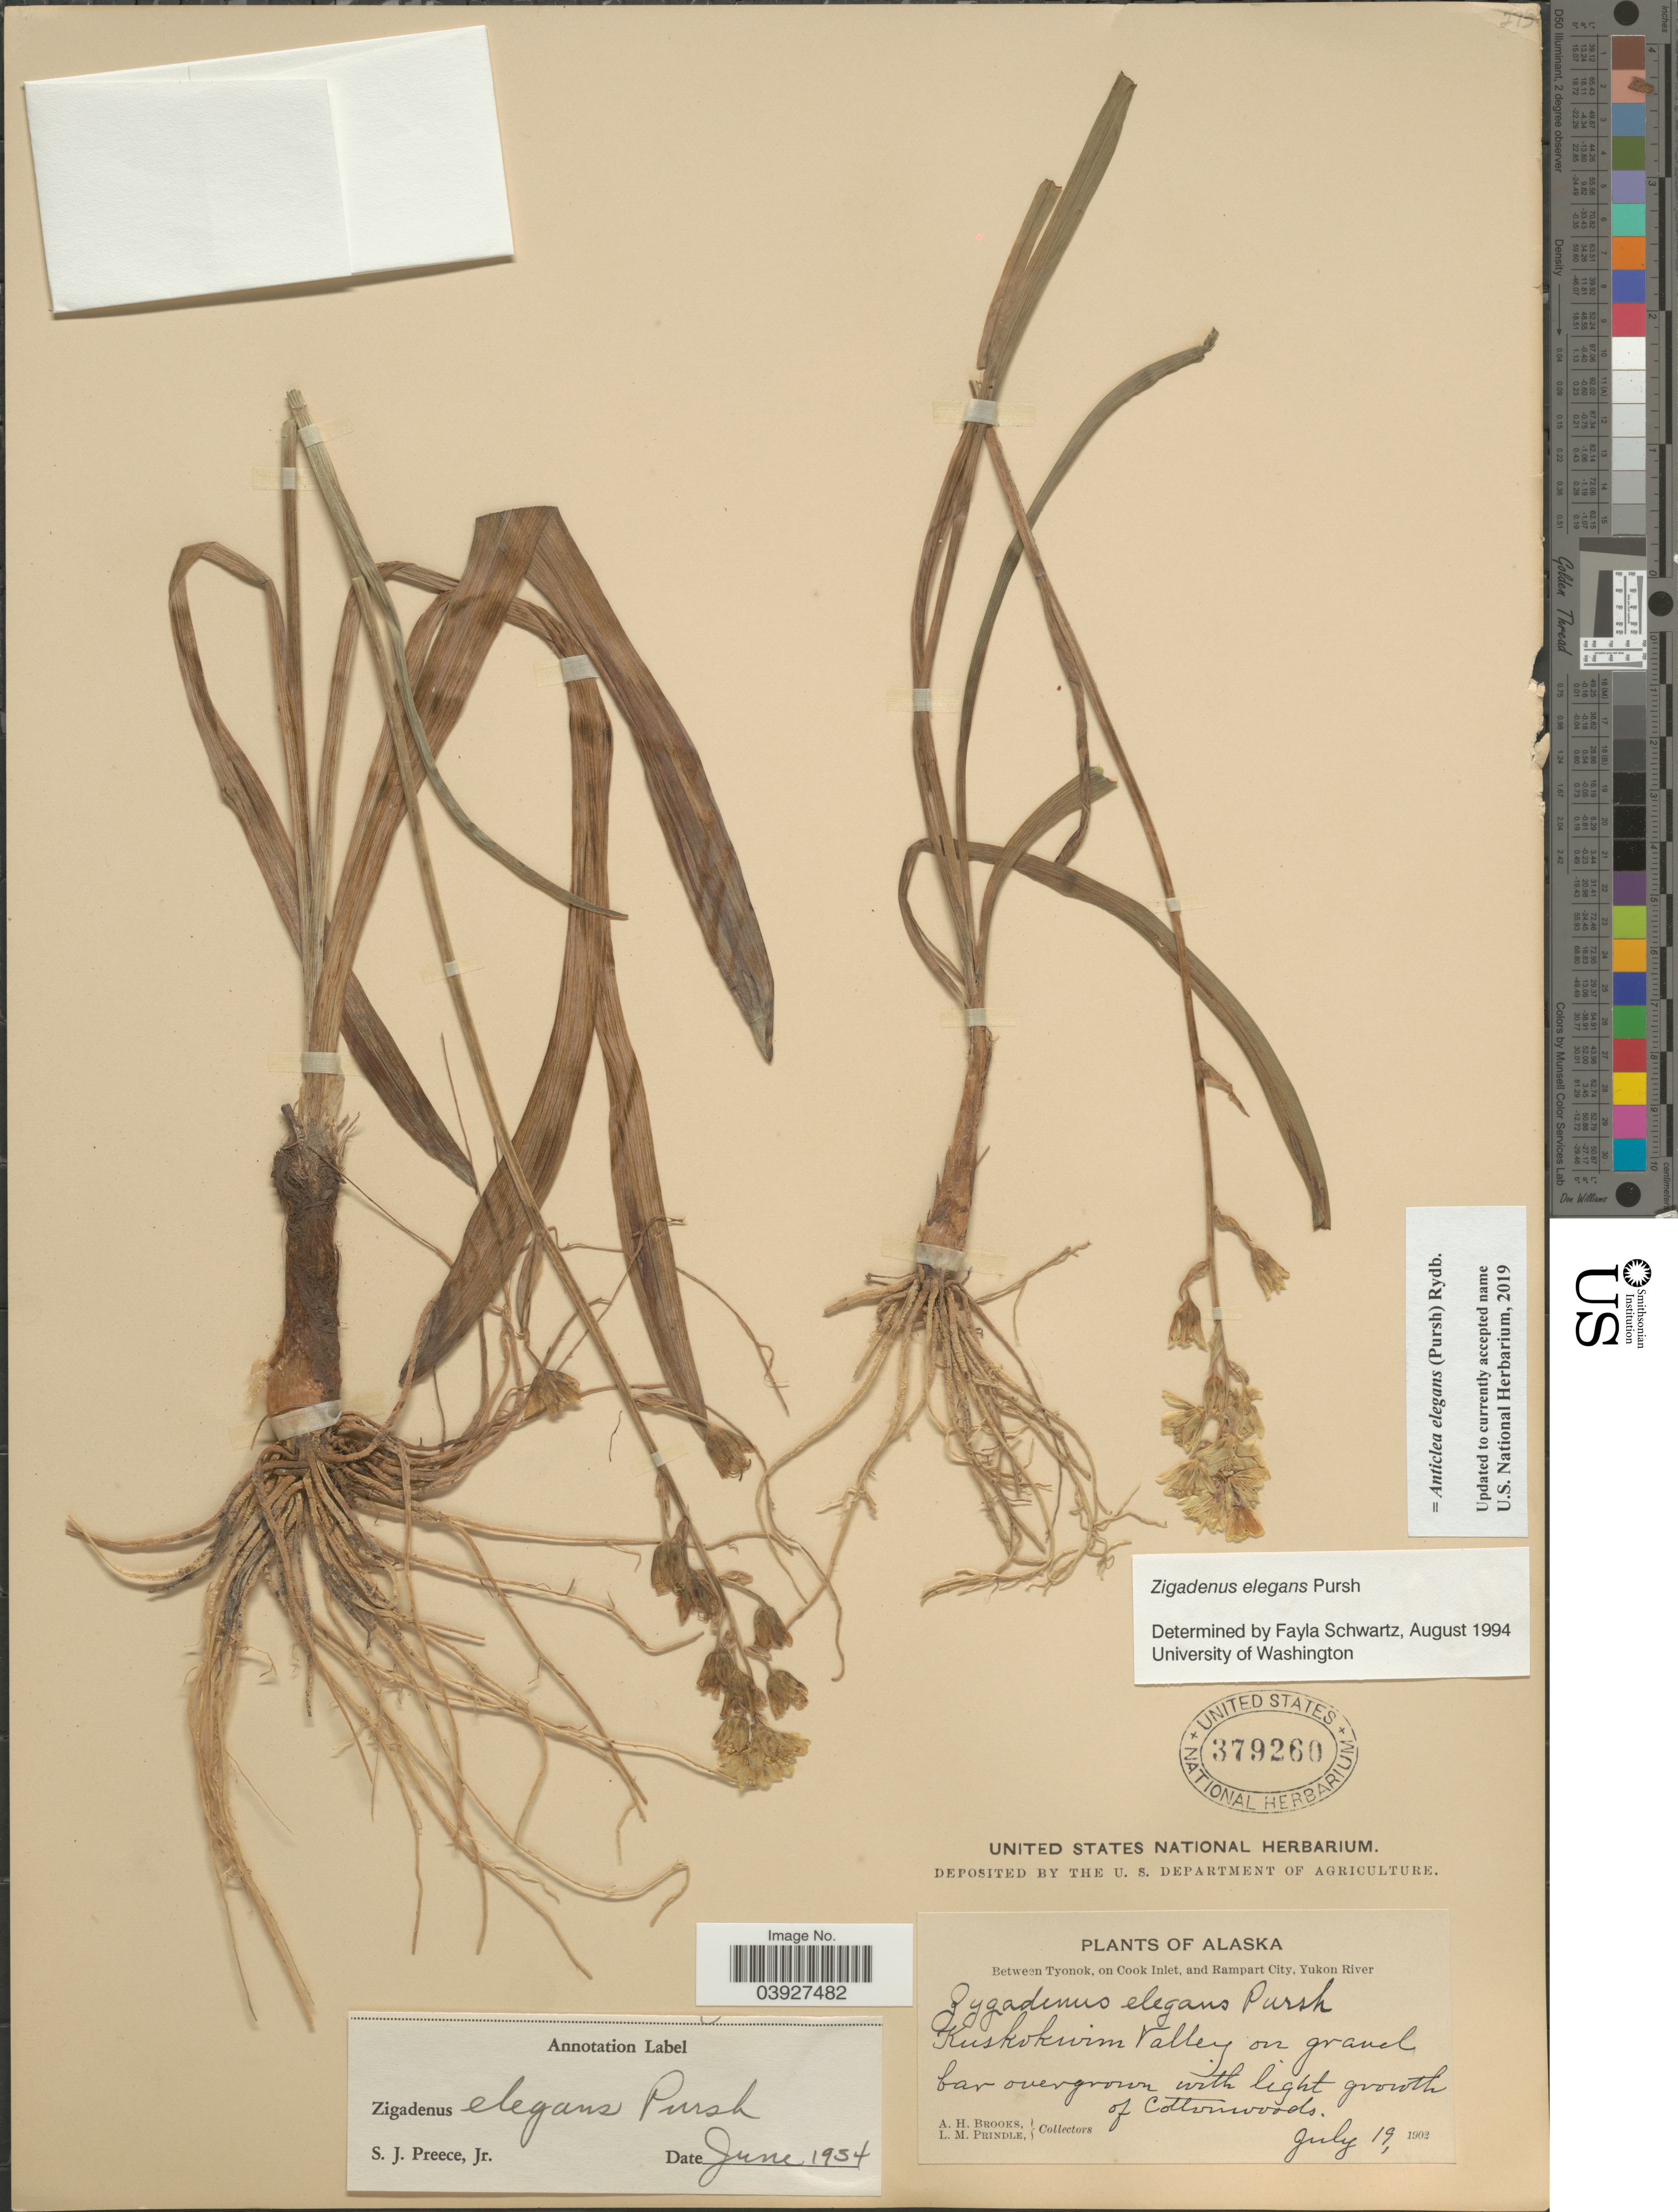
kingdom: Plantae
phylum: Tracheophyta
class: Liliopsida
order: Liliales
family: Melanthiaceae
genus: Anticlea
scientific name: Anticlea elegans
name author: (Pursh) Rydb.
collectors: A. Brooks & L. Prindle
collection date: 1902-07-19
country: United States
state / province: Alaska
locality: Between Tyonok, on Cook Inlet, and Rampart City, Yukon River. Kuskokwim Valley on gravel bar overgrown with light growth of Cottonwoods.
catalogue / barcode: US 379260